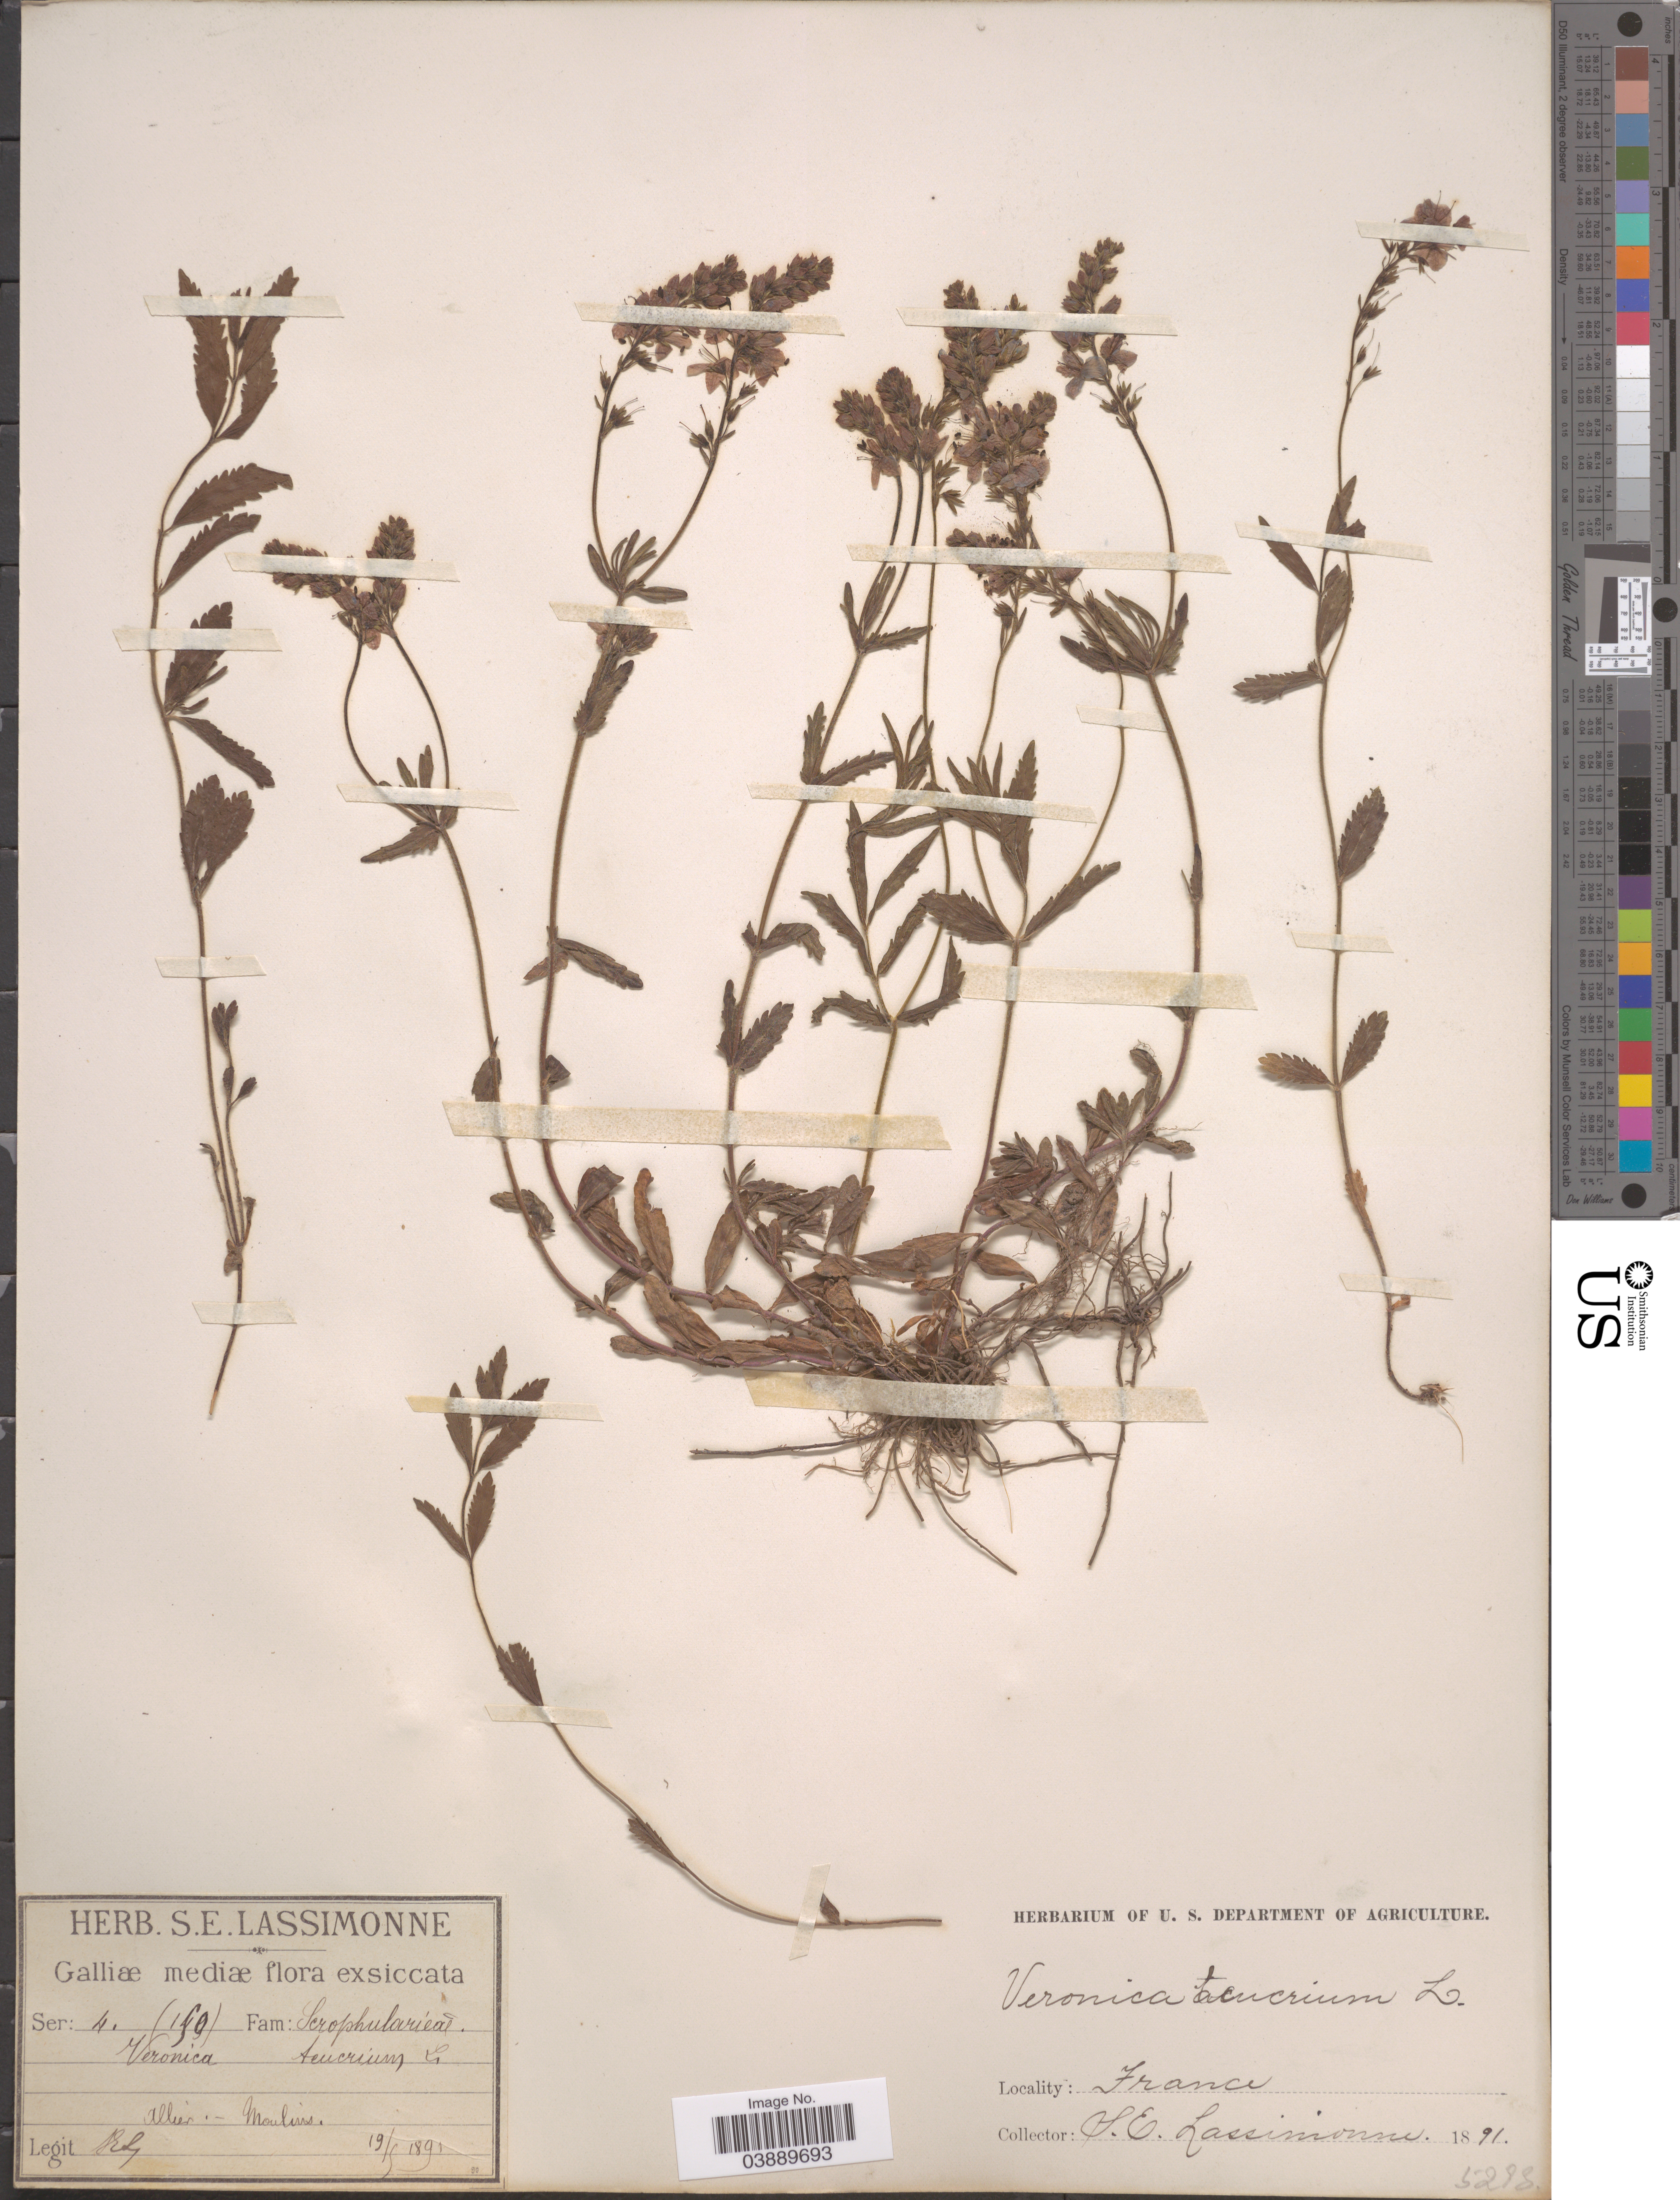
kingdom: Plantae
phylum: Tracheophyta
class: Magnoliopsida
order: Lamiales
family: Plantaginaceae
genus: Veronica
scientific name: Veronica teucrium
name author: L.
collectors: S. Lassimonne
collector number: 150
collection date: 1891-05-19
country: France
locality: Galliæ mediæ. Allier.- Moulins.